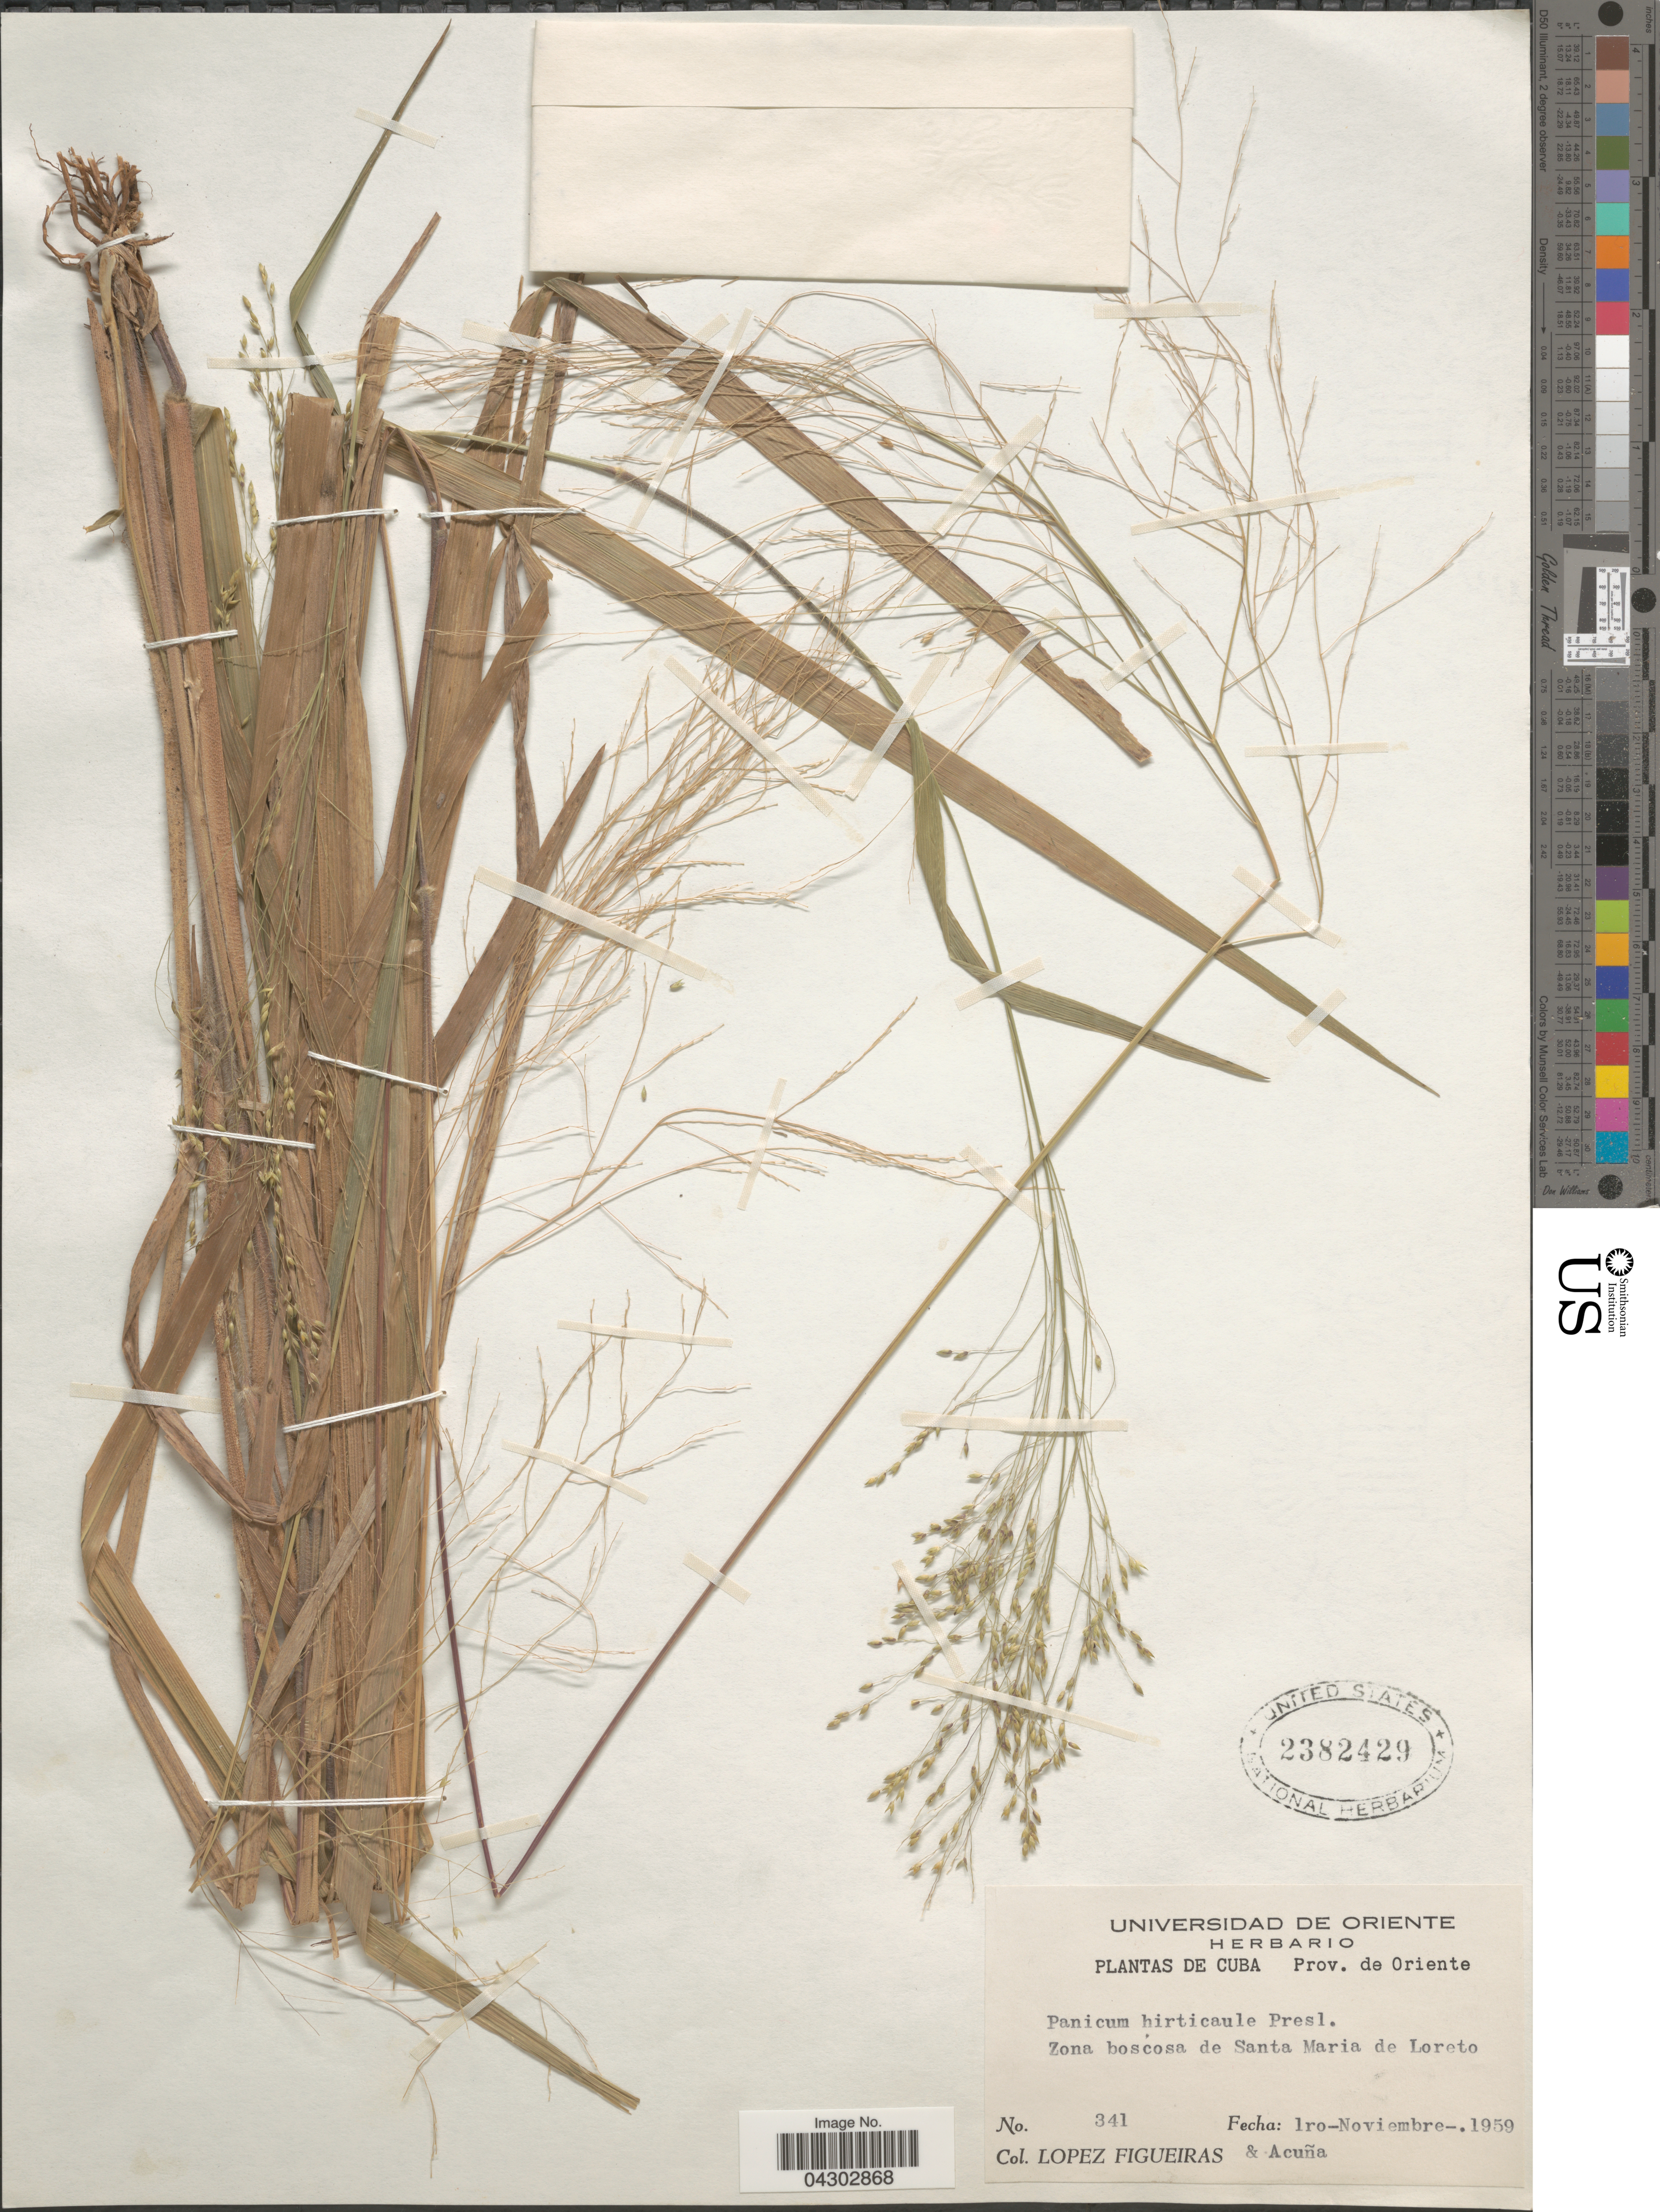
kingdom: Plantae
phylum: Tracheophyta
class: Liliopsida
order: Poales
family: Poaceae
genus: Panicum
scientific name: Panicum ghiesbreghtii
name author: E. Fourn.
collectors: M. López Figueiras & Acuña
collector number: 341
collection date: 1959-11-01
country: Cuba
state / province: Oriente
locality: Zona boscosa de Santa Maria de Loreto.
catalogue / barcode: US 2382429